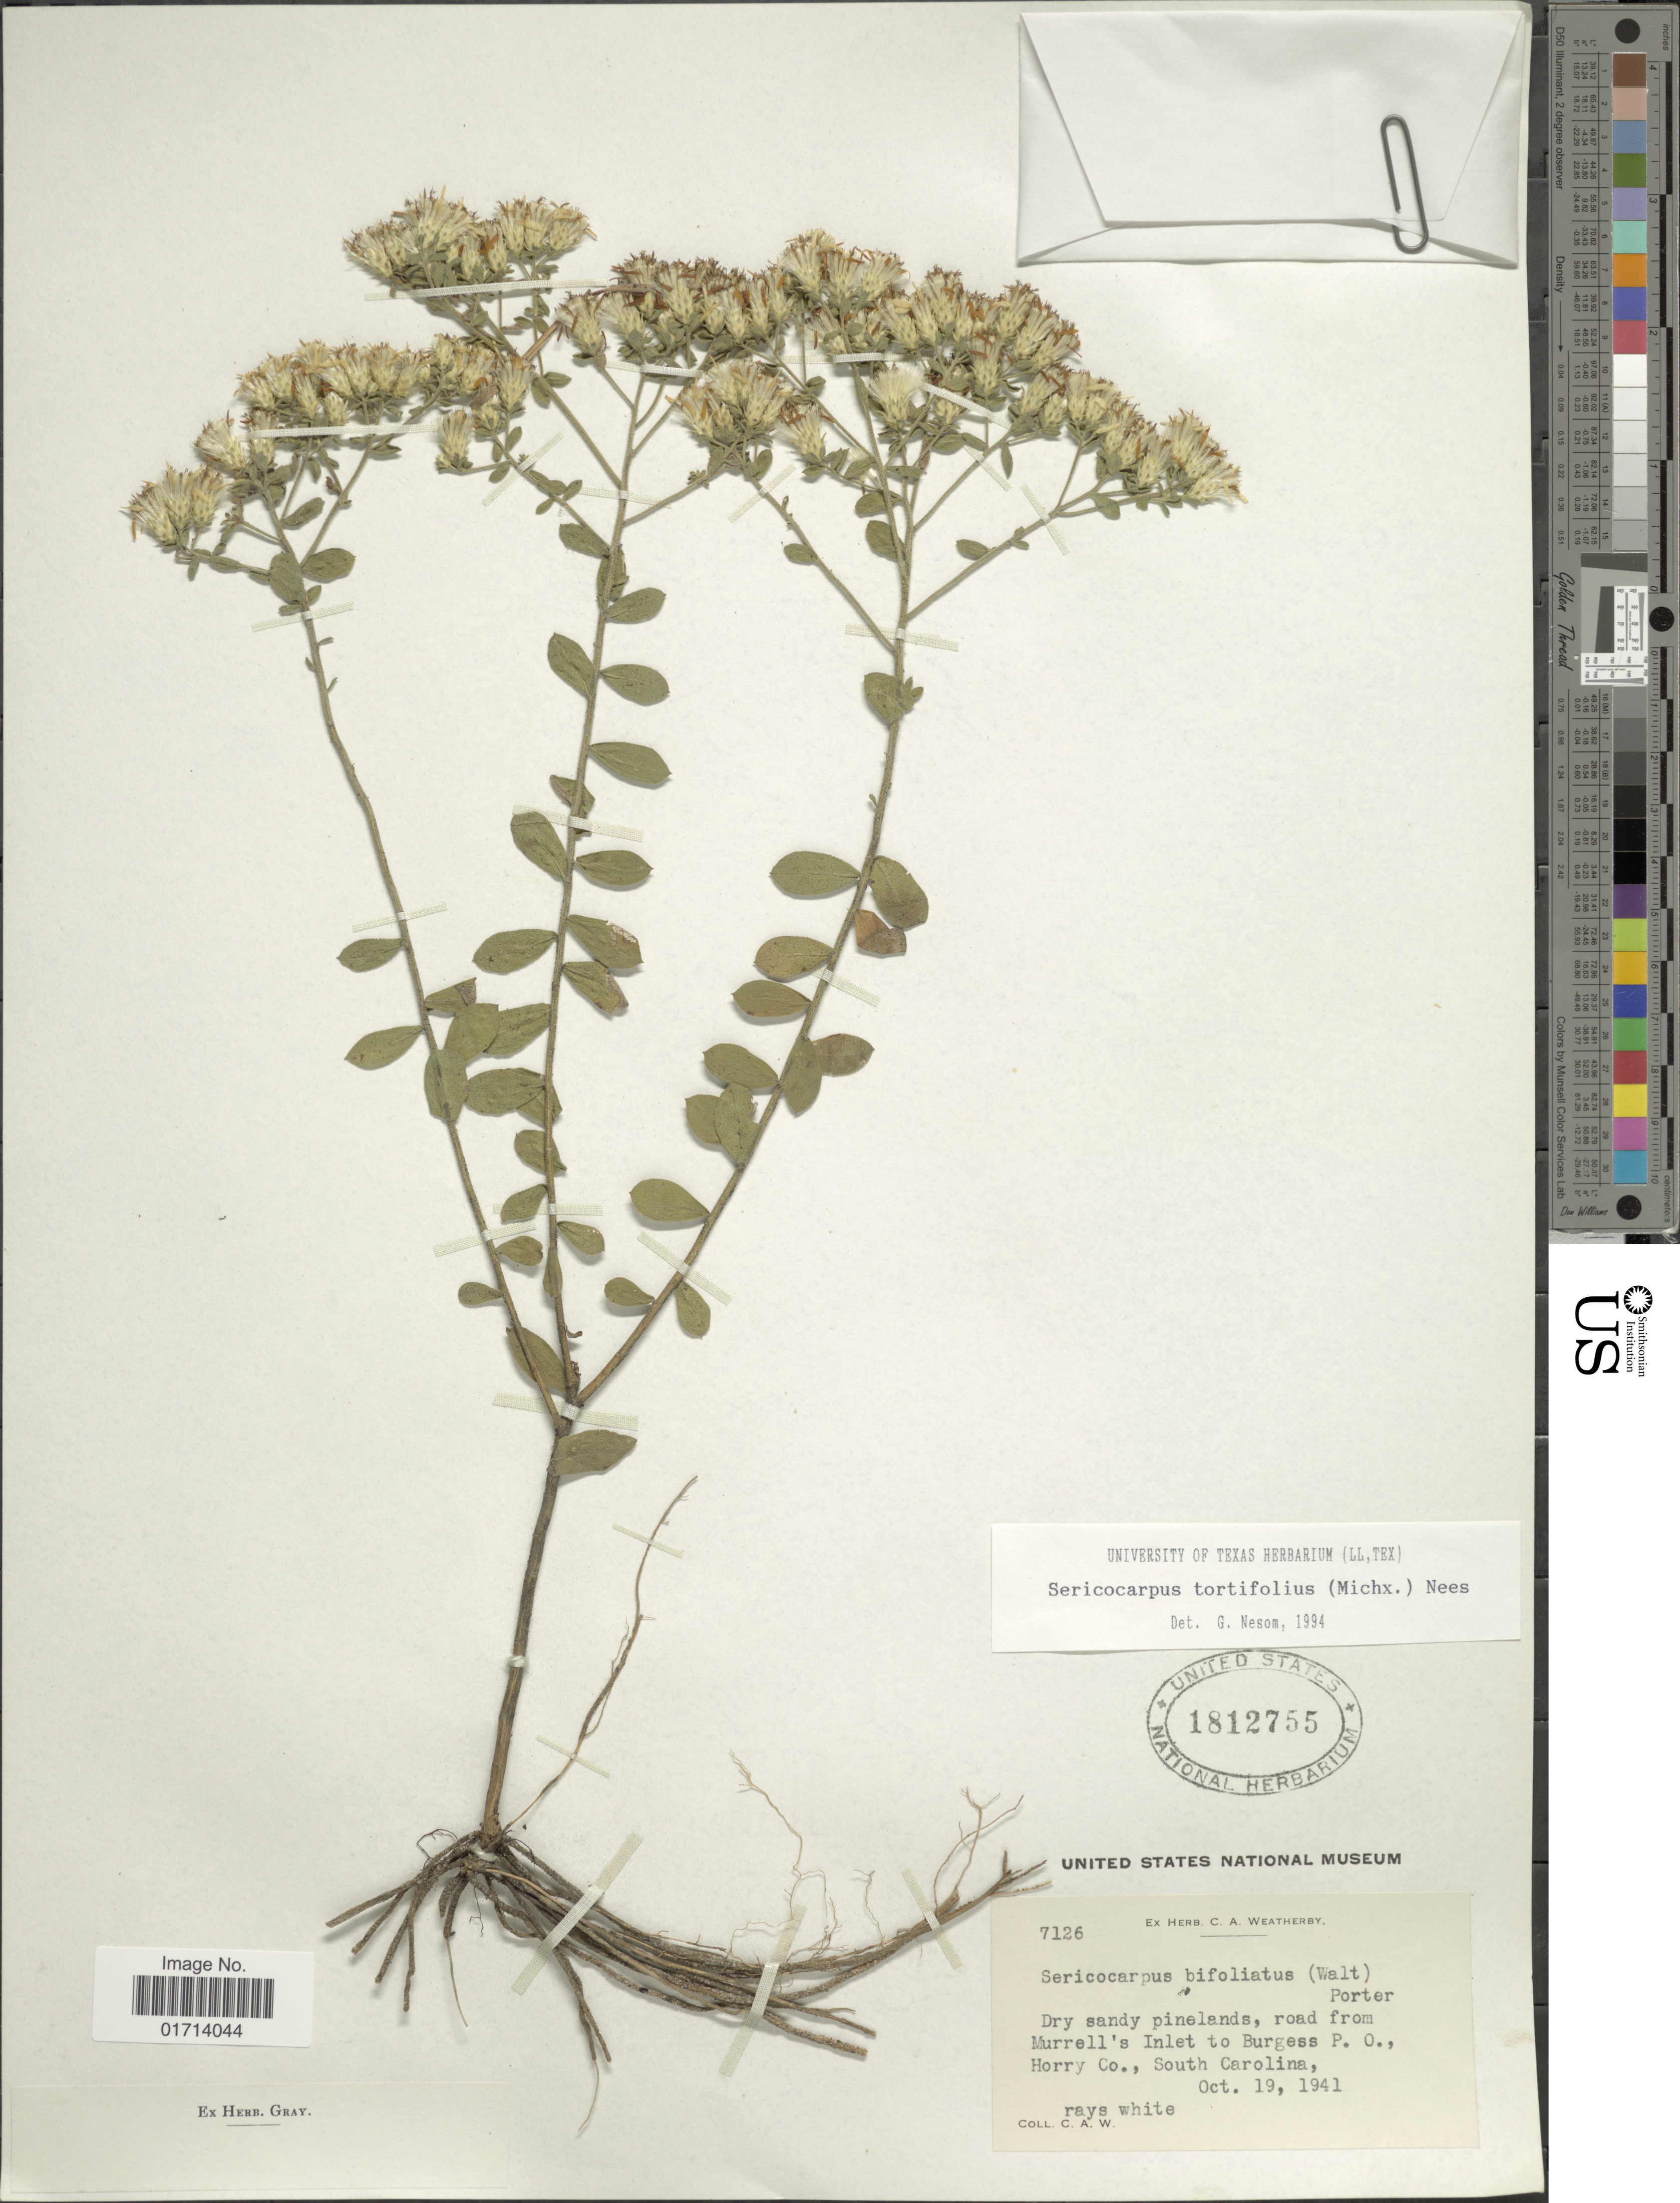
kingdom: Plantae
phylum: Tracheophyta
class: Magnoliopsida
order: Asterales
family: Asteraceae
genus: Sericocarpus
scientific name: Sericocarpus tortifolius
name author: (Michx.) Nees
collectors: C. A. Weatherby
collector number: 7126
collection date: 1941-10-19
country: United States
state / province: South Carolina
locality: Road from Murrell's Inlet to Burgess P. O., Horrry Co., South Carolina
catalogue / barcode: US 1812755